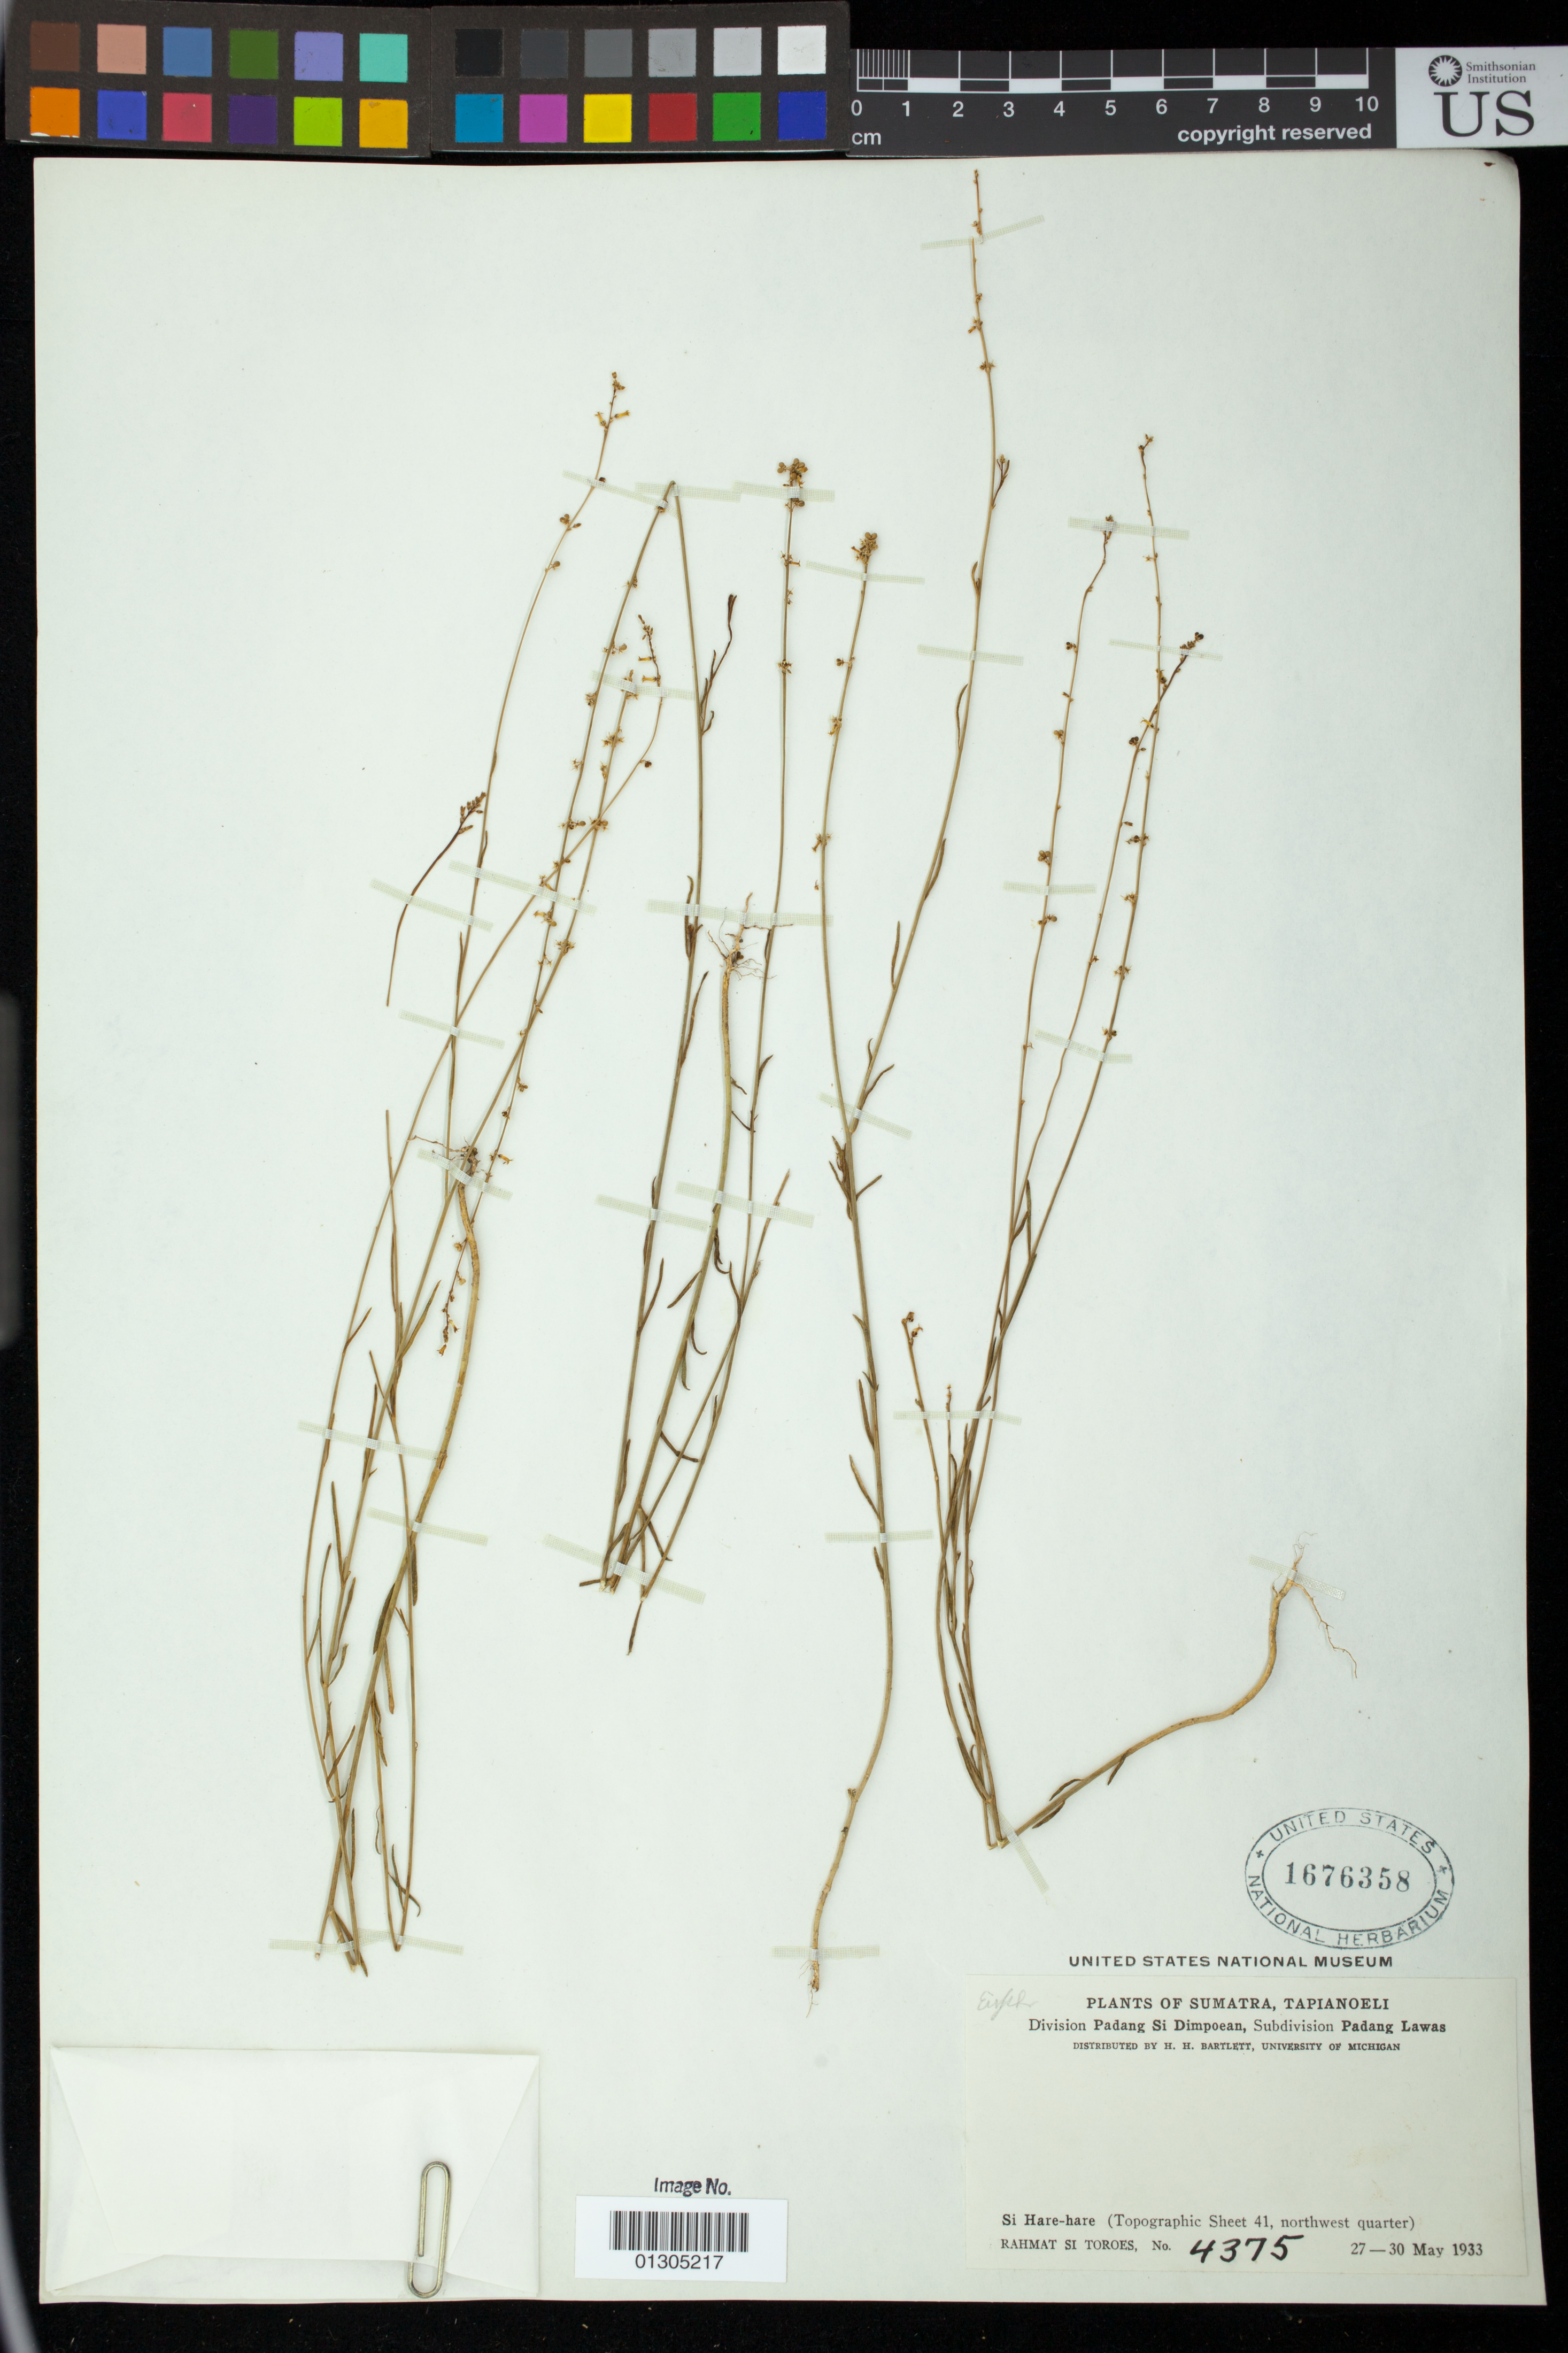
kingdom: Plantae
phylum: Tracheophyta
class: Magnoliopsida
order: Malpighiales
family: Euphorbiaceae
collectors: Rahmat Si Boeea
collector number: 4375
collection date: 1933-05-27/1933-05-30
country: Indonesia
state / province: Sumatra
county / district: Sumatera Utara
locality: Si Hare-hare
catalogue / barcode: US 1676358